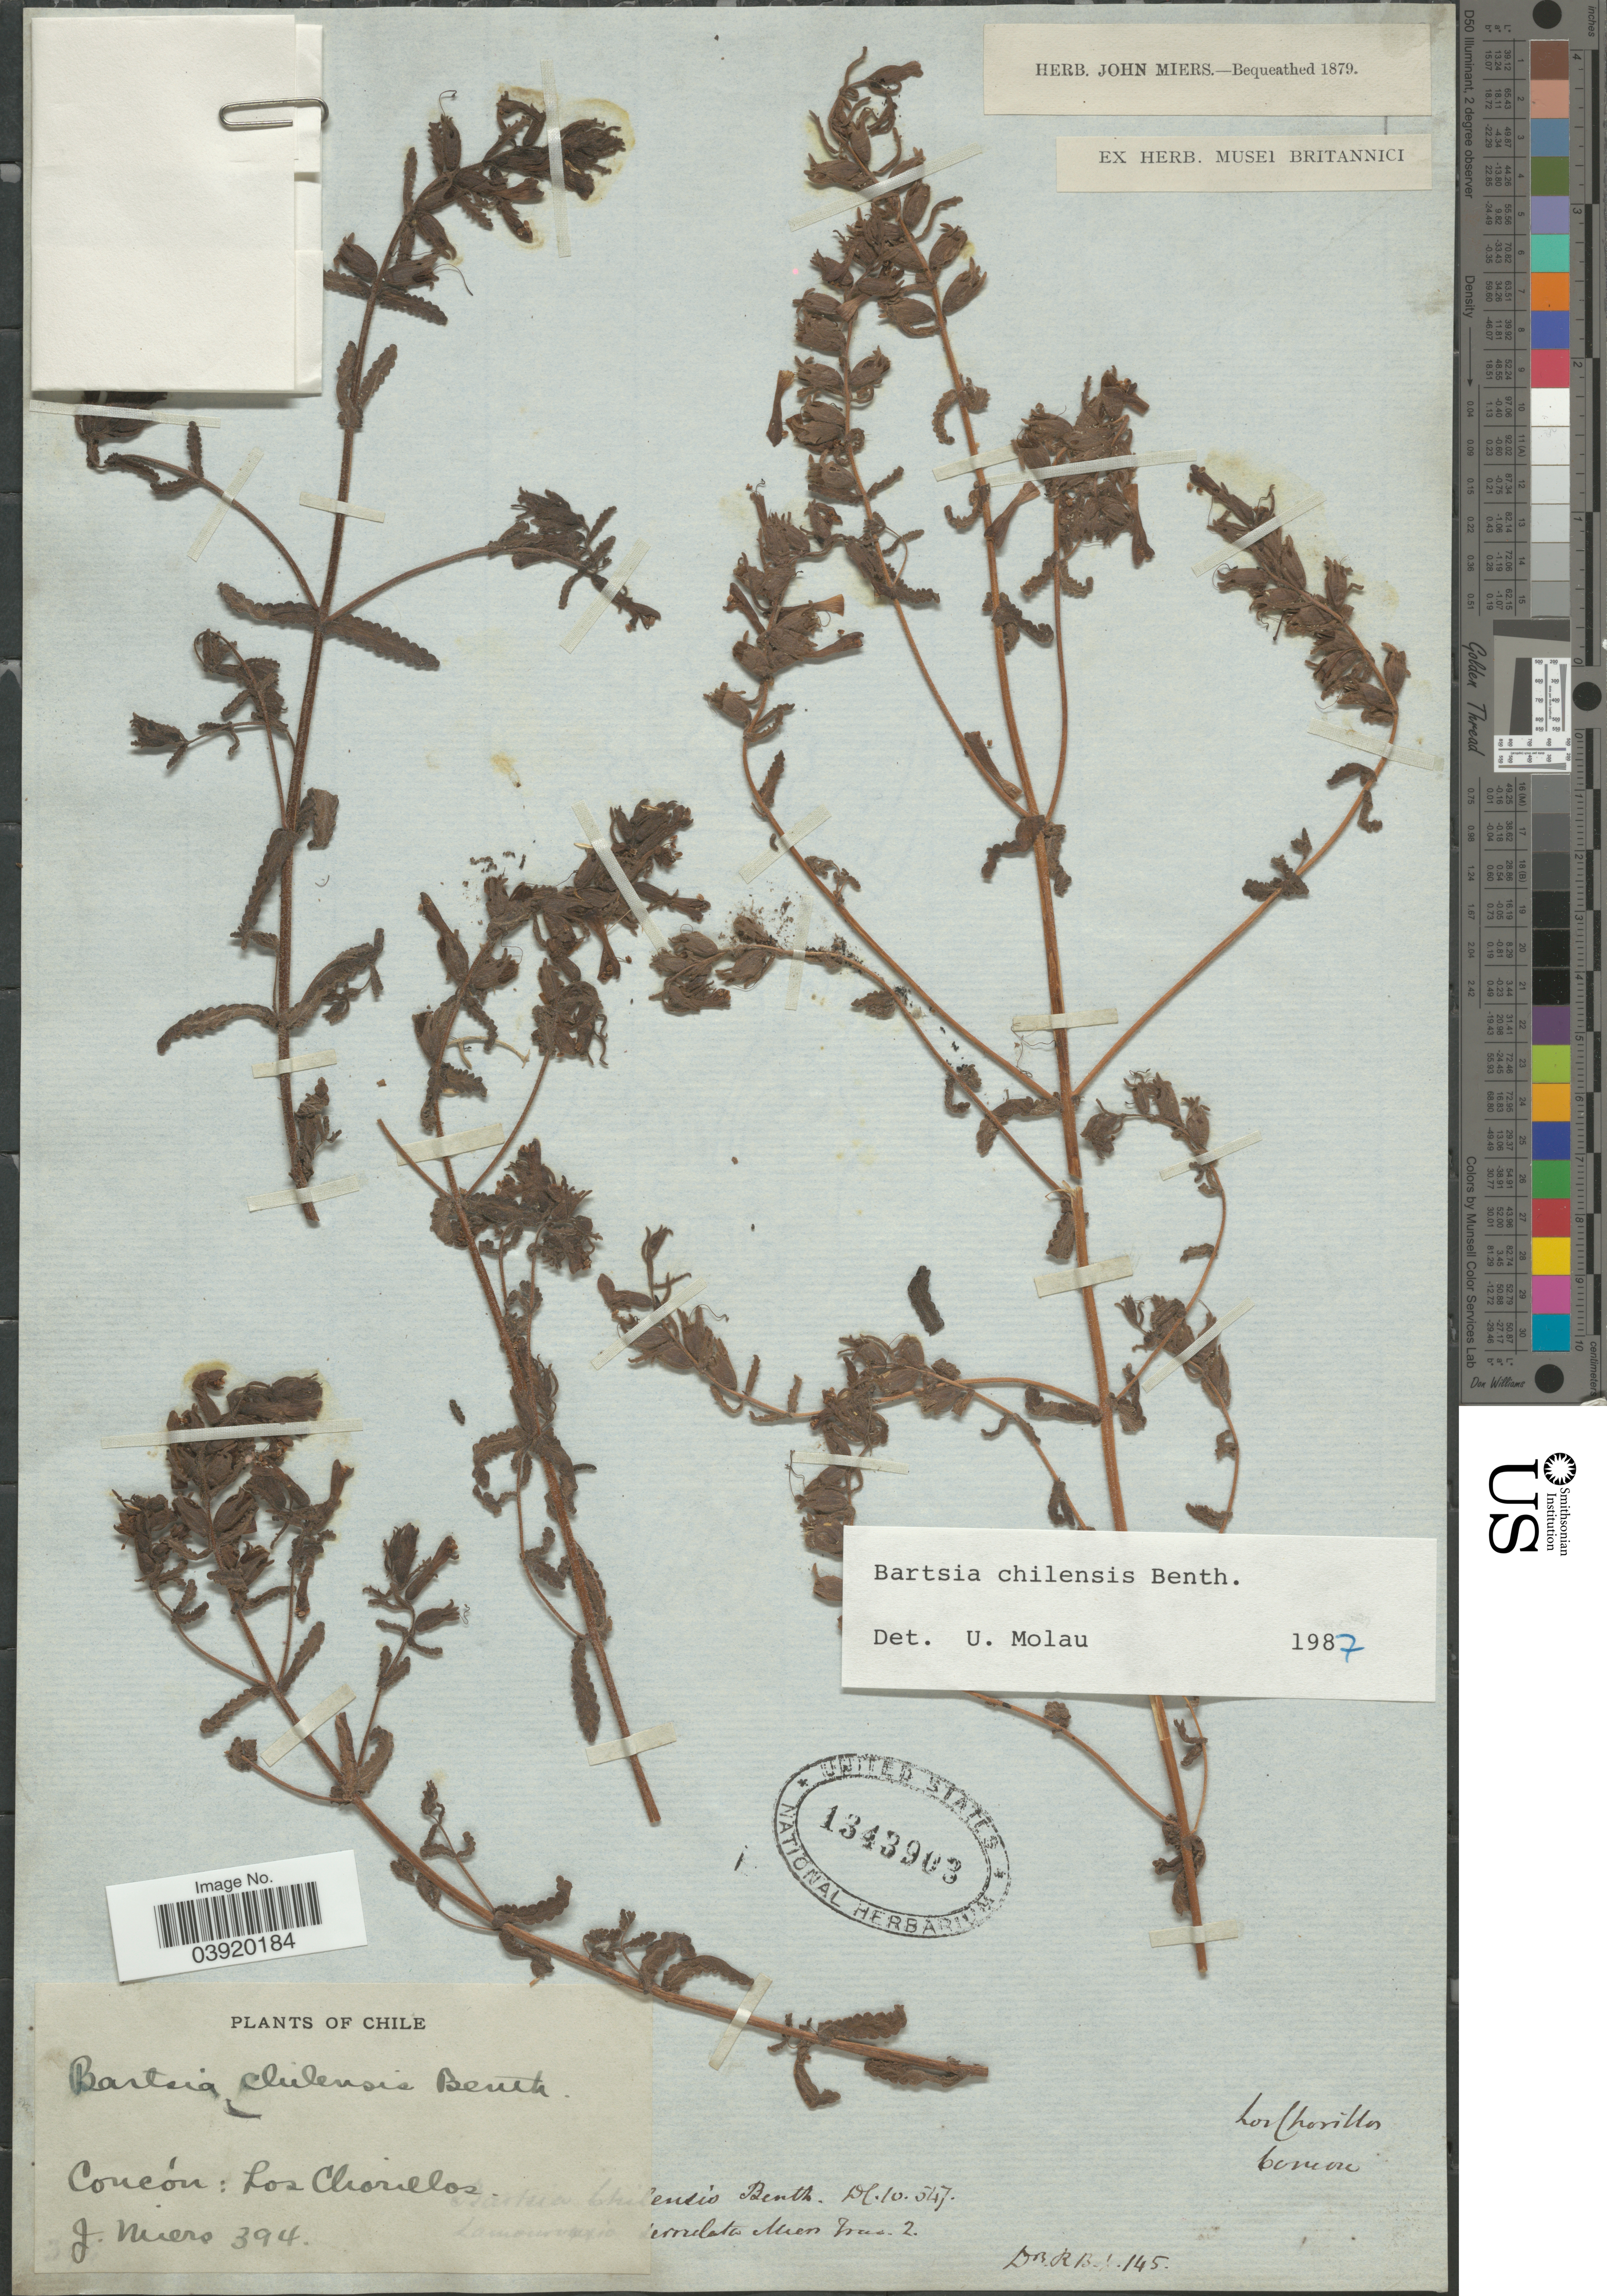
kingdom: Plantae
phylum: Tracheophyta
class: Magnoliopsida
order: Lamiales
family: Orobanchaceae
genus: Bartsia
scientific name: Bartsia chilensis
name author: Benth.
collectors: J. Miers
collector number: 394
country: Chile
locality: Concón: Los Chorillos.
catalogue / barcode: US 1343903